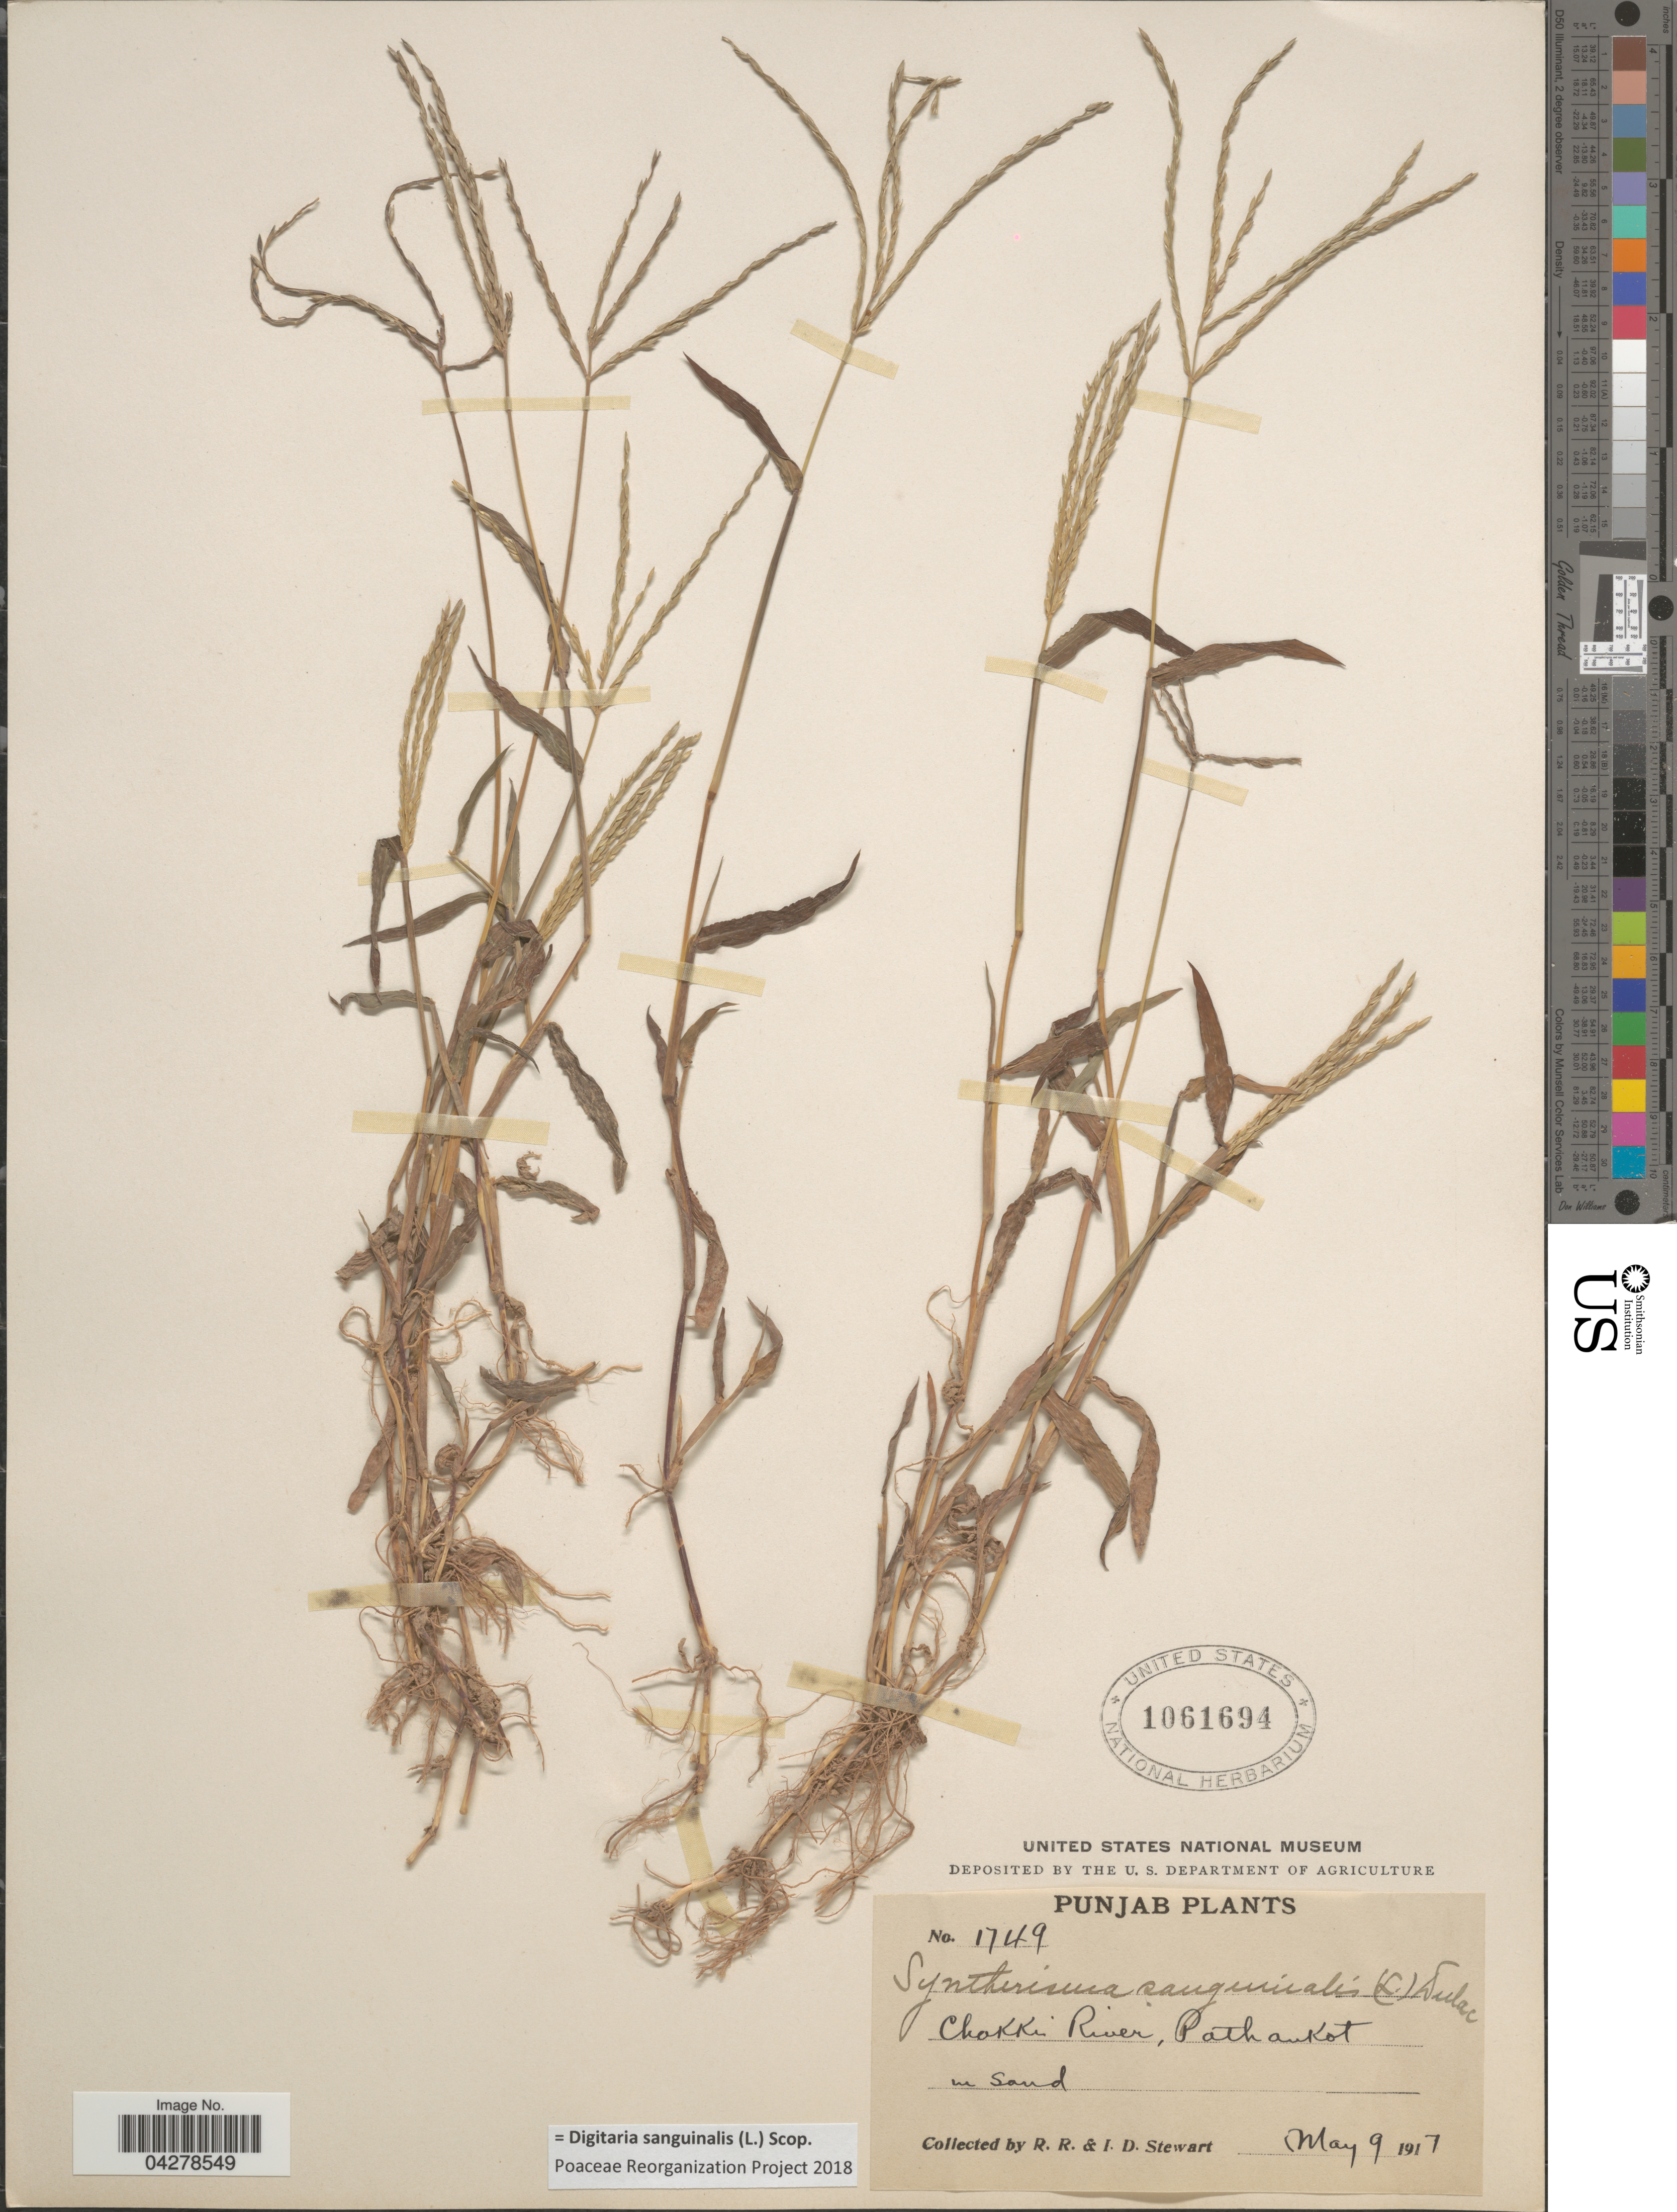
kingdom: Plantae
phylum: Tracheophyta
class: Liliopsida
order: Poales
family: Poaceae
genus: Digitaria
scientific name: Digitaria sanguinalis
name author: (L.) Scop.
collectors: R. Stewart & I. Stewart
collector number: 1749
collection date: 1917-05-09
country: India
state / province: Punjab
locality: Chokki River, Pathankot in sand.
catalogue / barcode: US 1061694